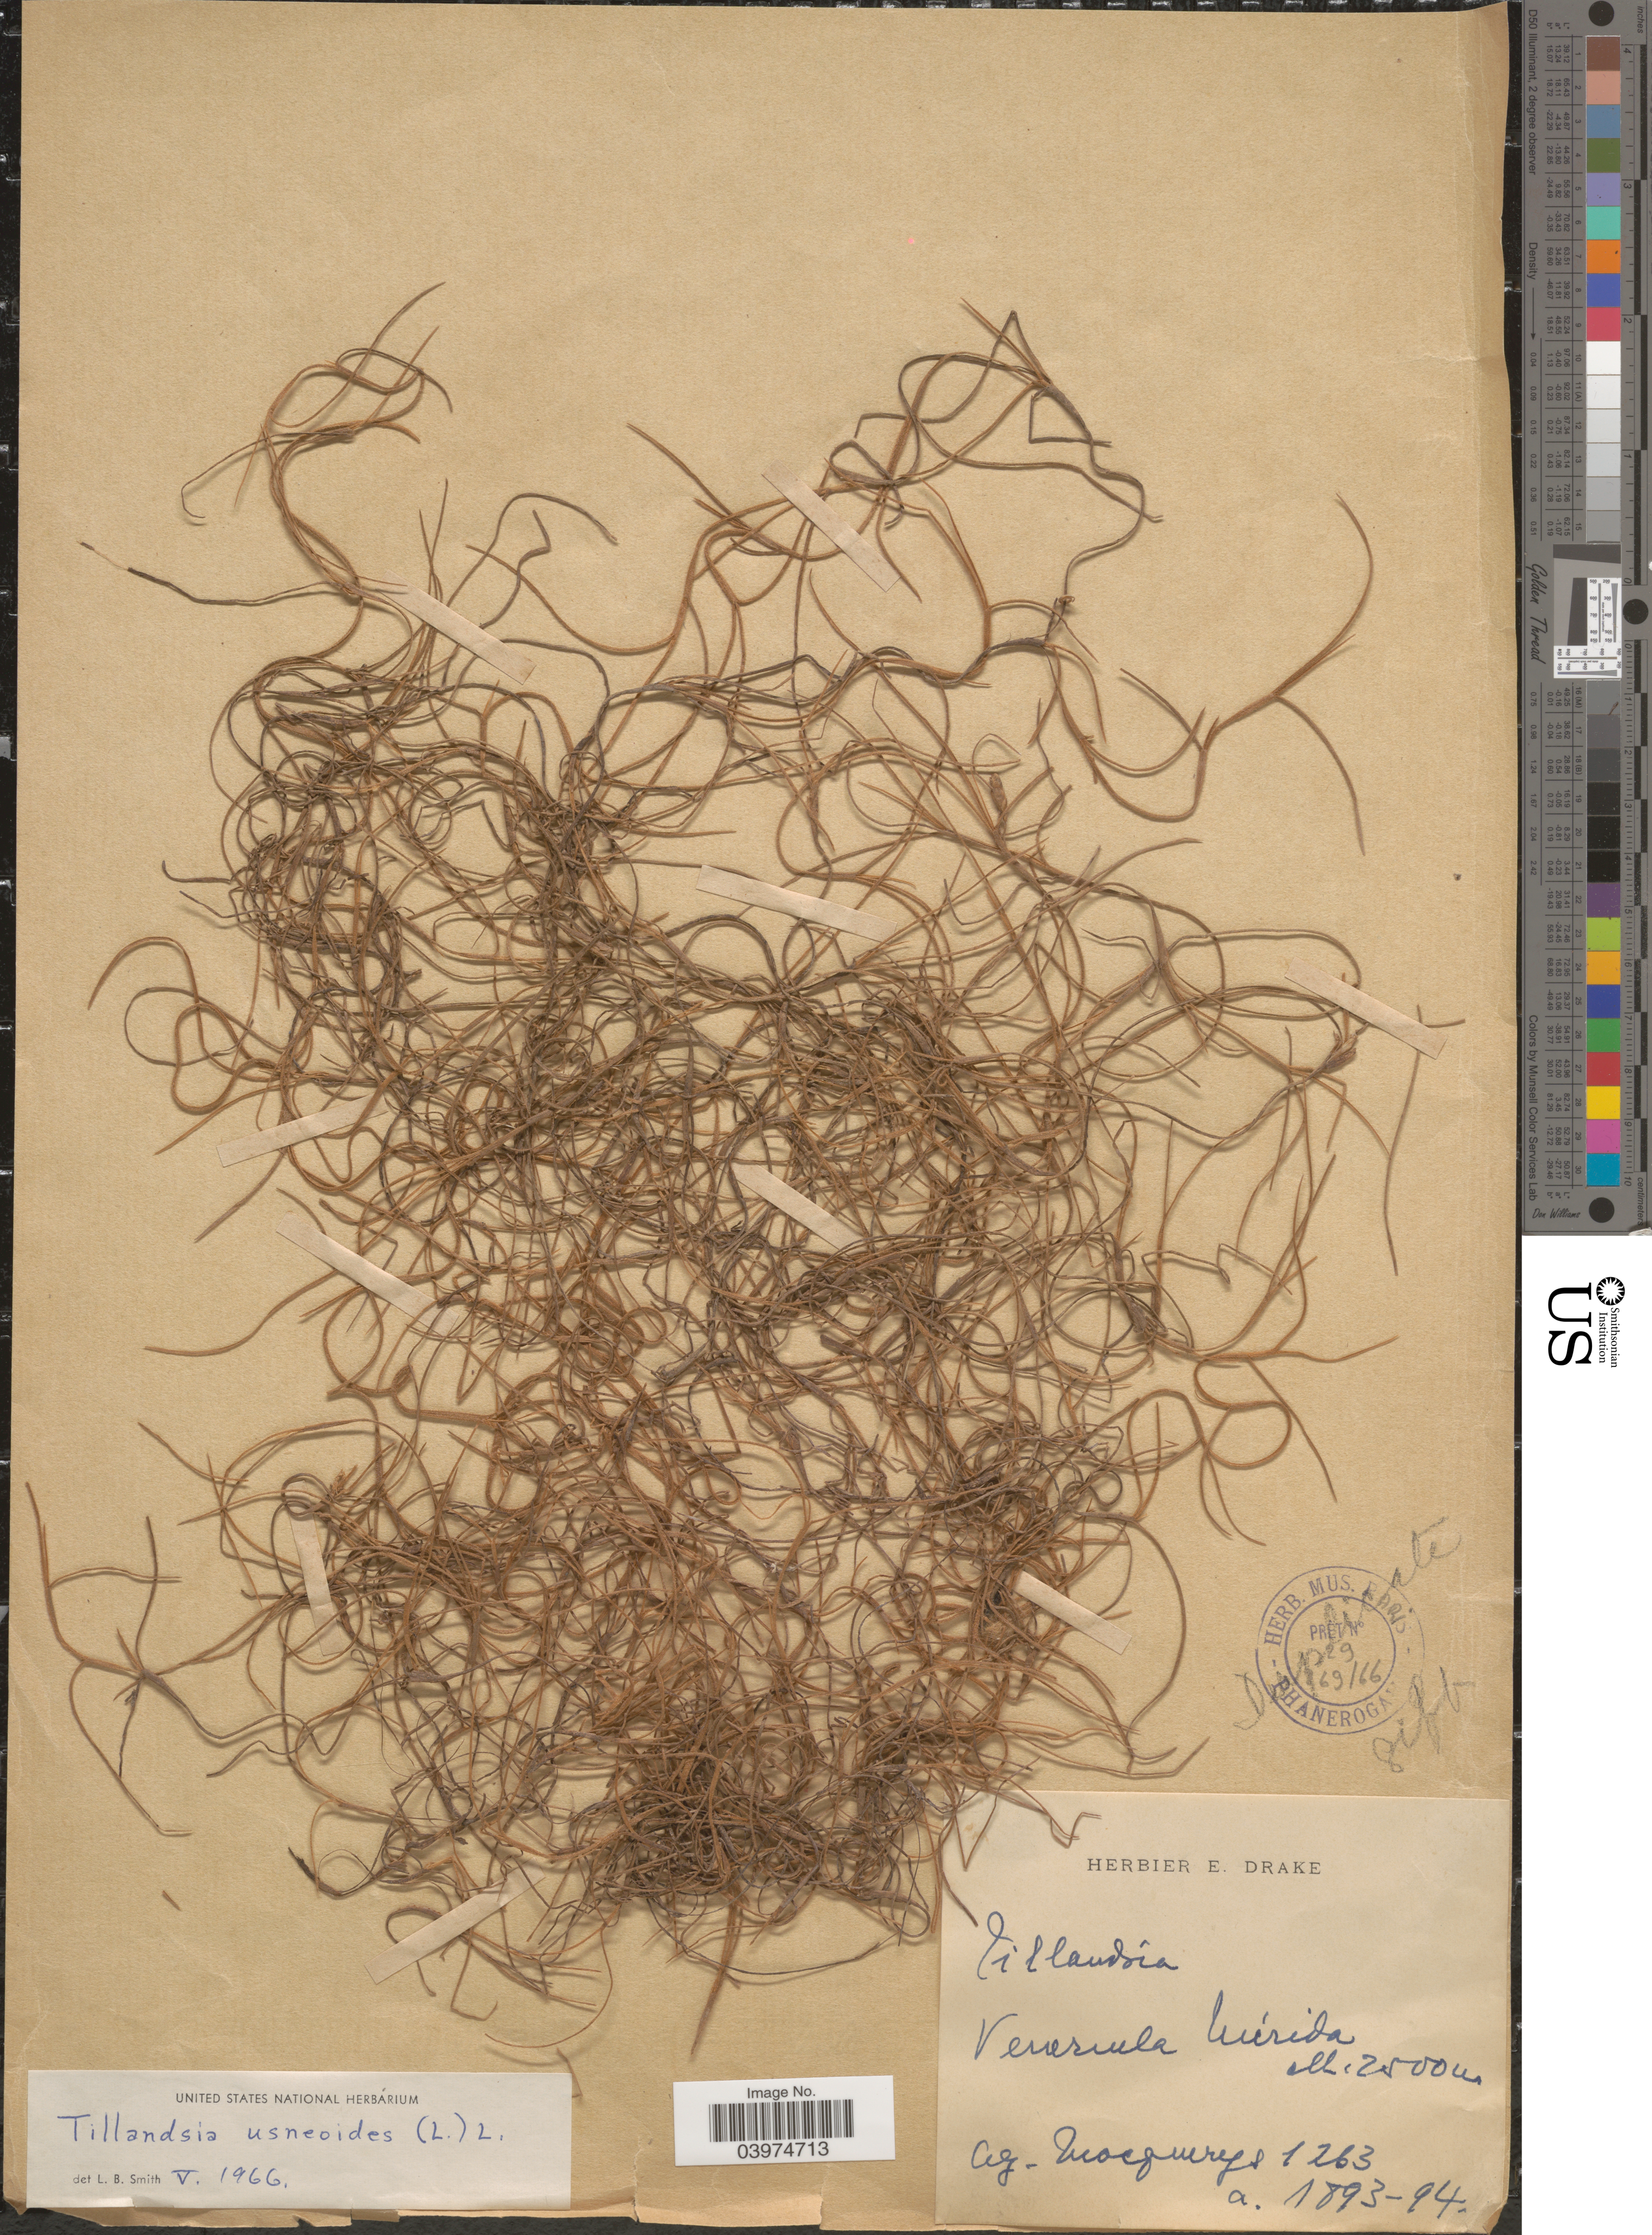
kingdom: Plantae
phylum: Tracheophyta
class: Liliopsida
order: Poales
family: Bromeliaceae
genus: Tillandsia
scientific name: Tillandsia usneoides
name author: (L.) L.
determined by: Smith, Lyman B., (US), NMNH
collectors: A. Mocquerys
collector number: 1263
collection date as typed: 1893-1894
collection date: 1893/1894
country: Venezuela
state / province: Mérida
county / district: Libertador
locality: Mérida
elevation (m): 2500